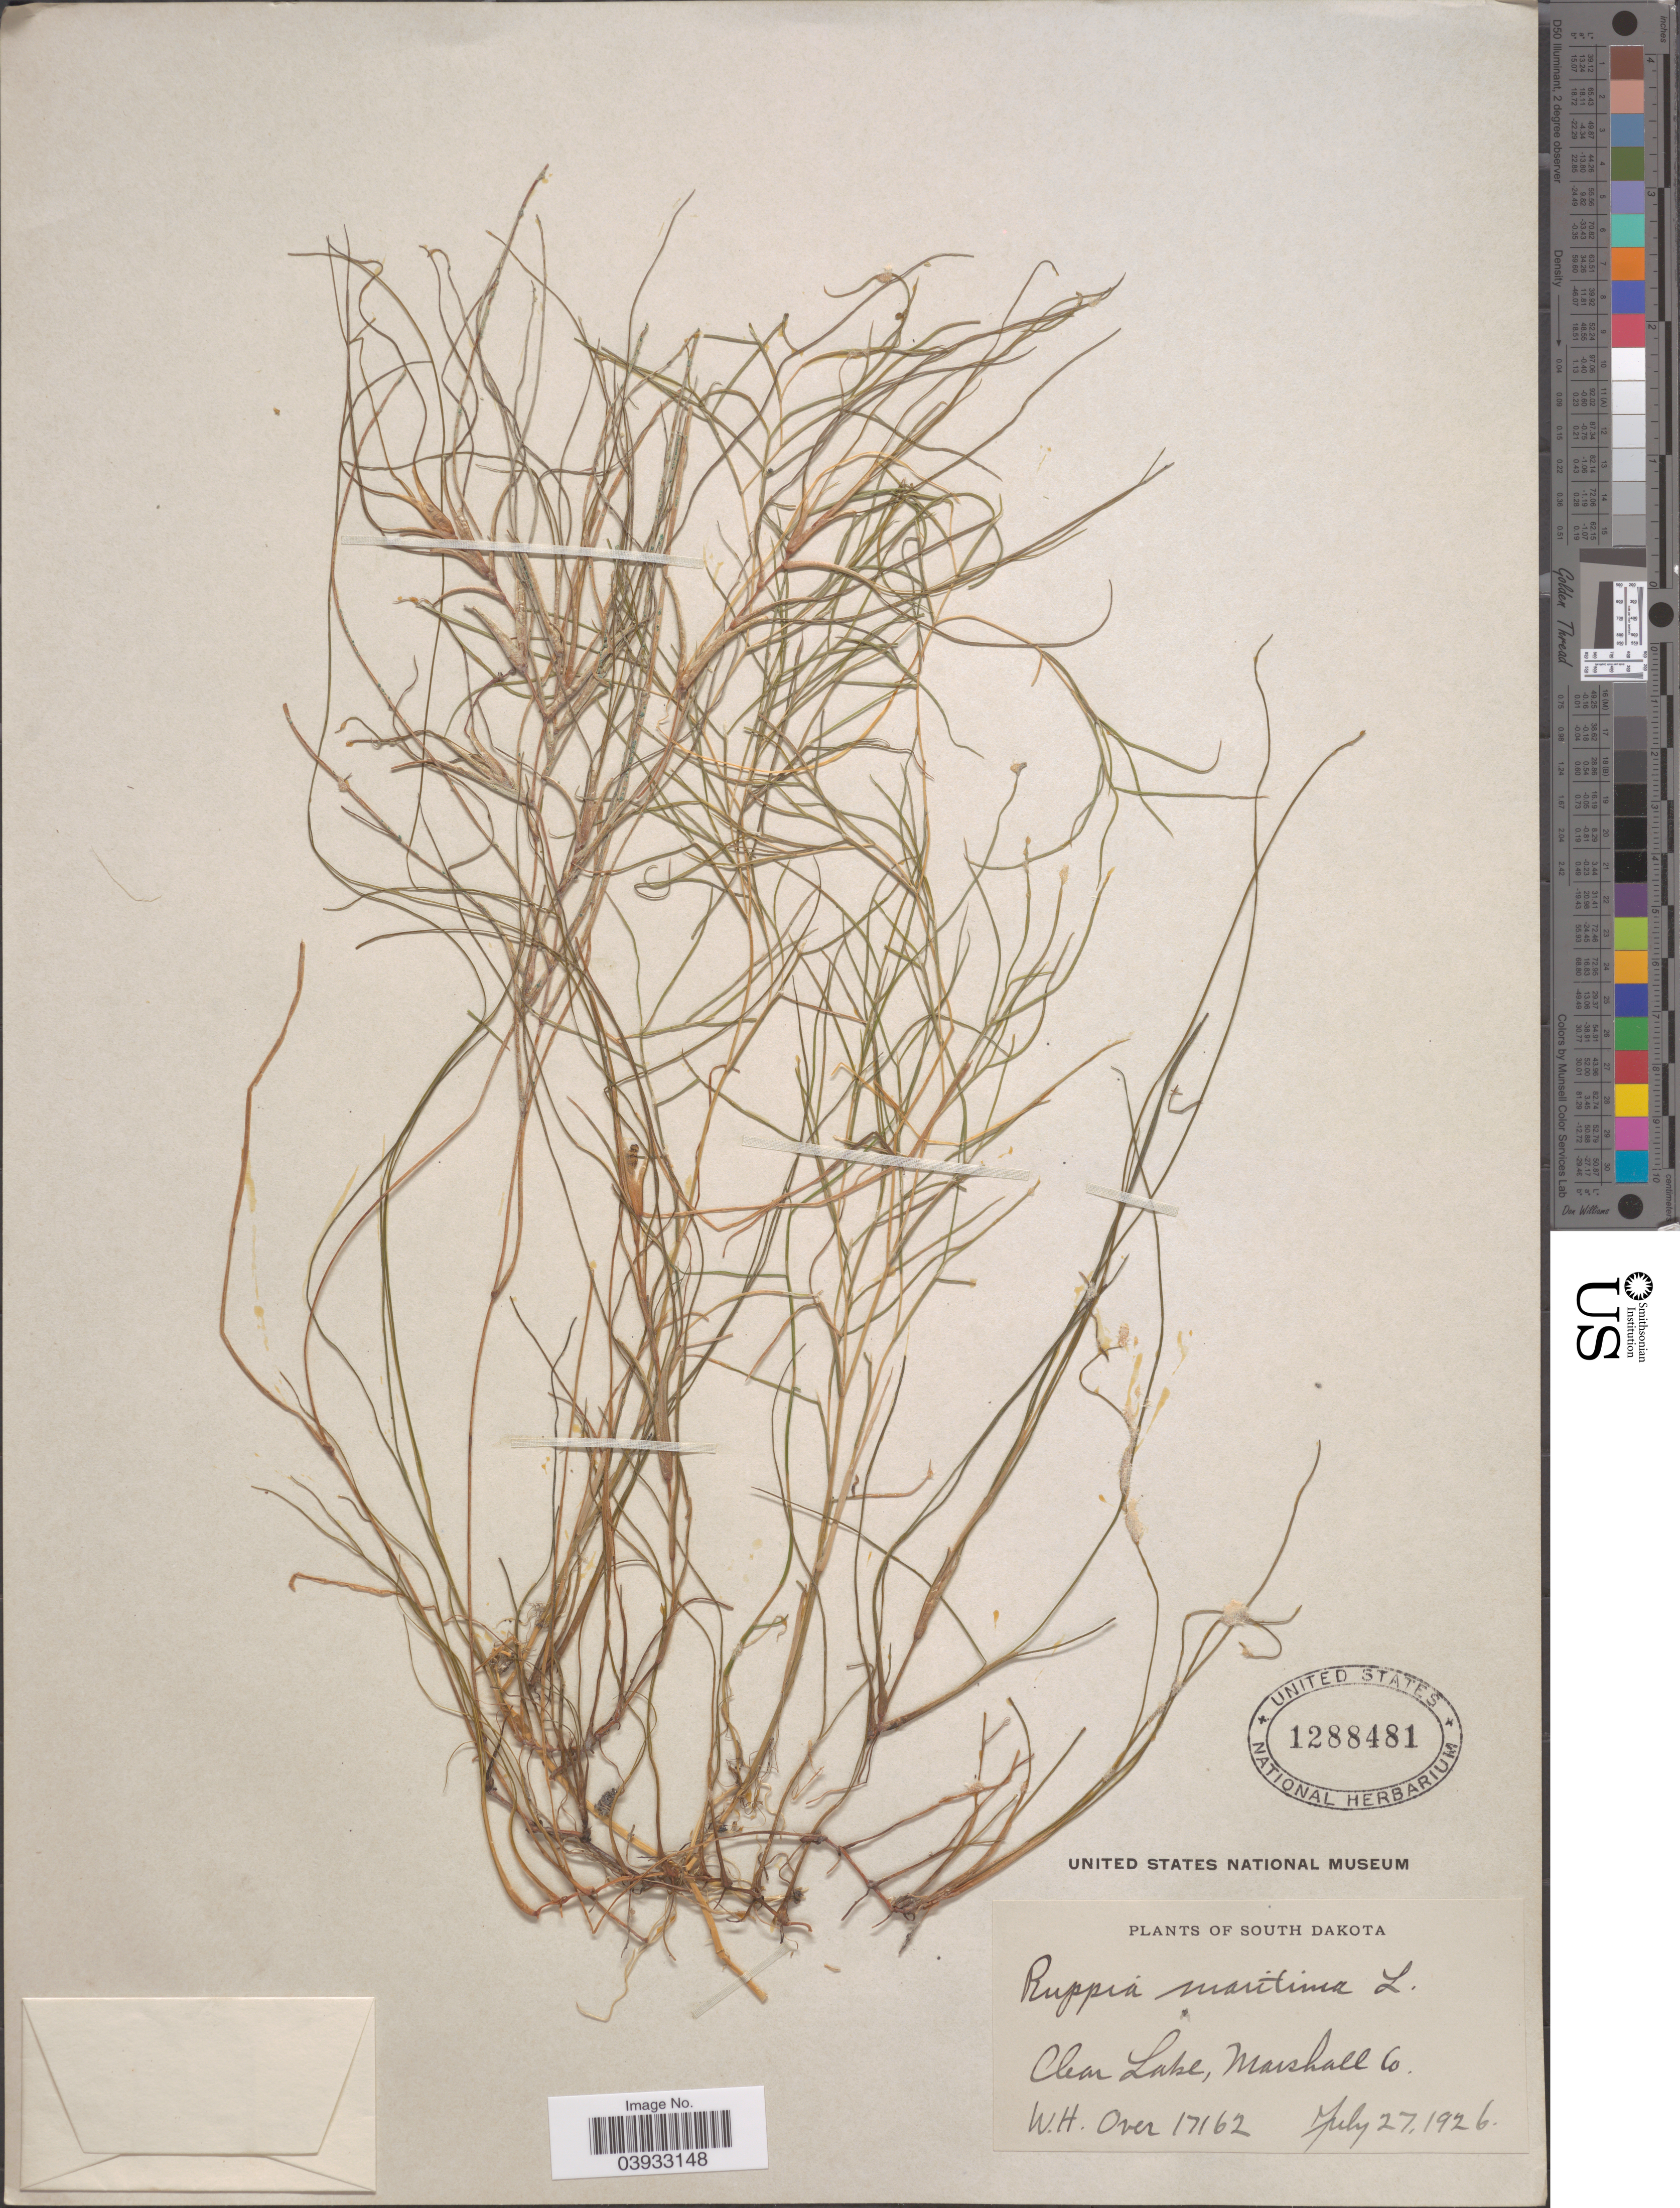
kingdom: Plantae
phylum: Tracheophyta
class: Liliopsida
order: Alismatales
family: Ruppiaceae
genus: Ruppia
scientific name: Ruppia maritima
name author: L.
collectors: W. Over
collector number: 17162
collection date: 1926-07-27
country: United States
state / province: South Dakota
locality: Clear Lake, Marshall Co.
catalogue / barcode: US 1288481